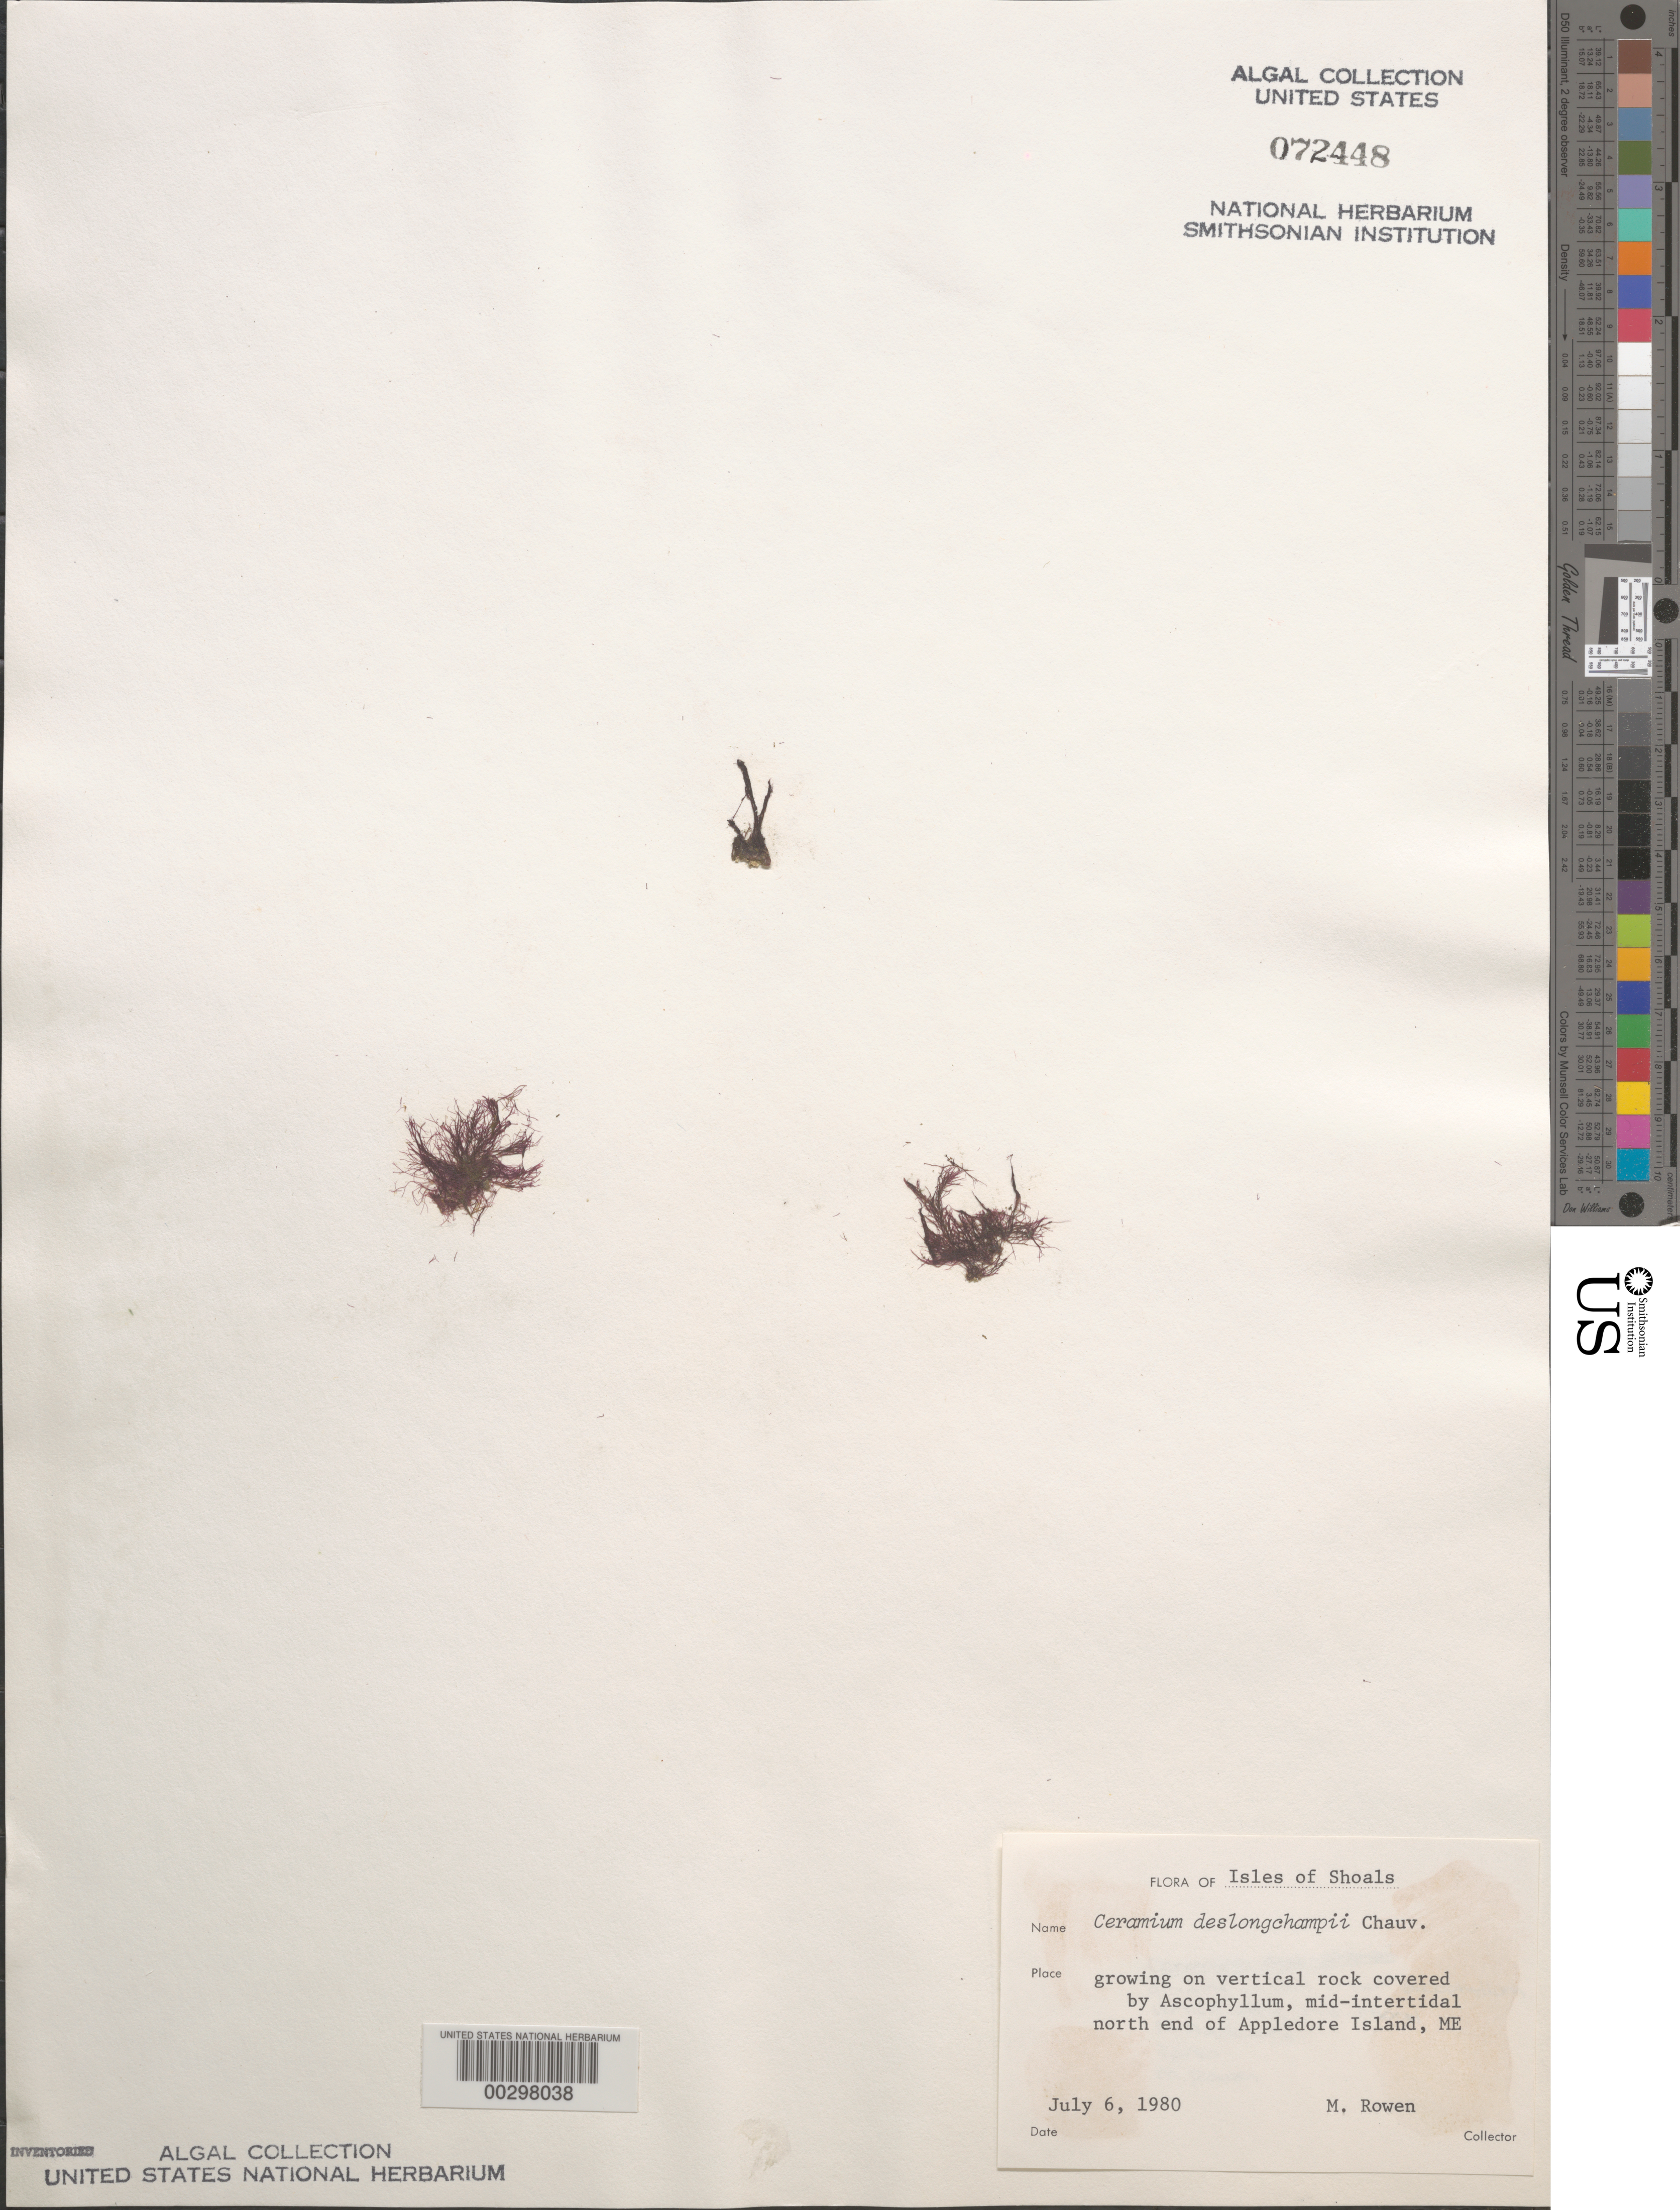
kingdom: Plantae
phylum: Rhodophyta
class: Florideophyceae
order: Ceramiales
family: Ceramiaceae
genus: Ceramium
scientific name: Ceramium deslongchampsii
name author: Chauvin ex Duby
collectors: M. Rowen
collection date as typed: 06 Jul 1980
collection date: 1980-07-06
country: United States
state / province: Maine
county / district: York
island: Appledore Island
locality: North end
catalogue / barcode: US 72448